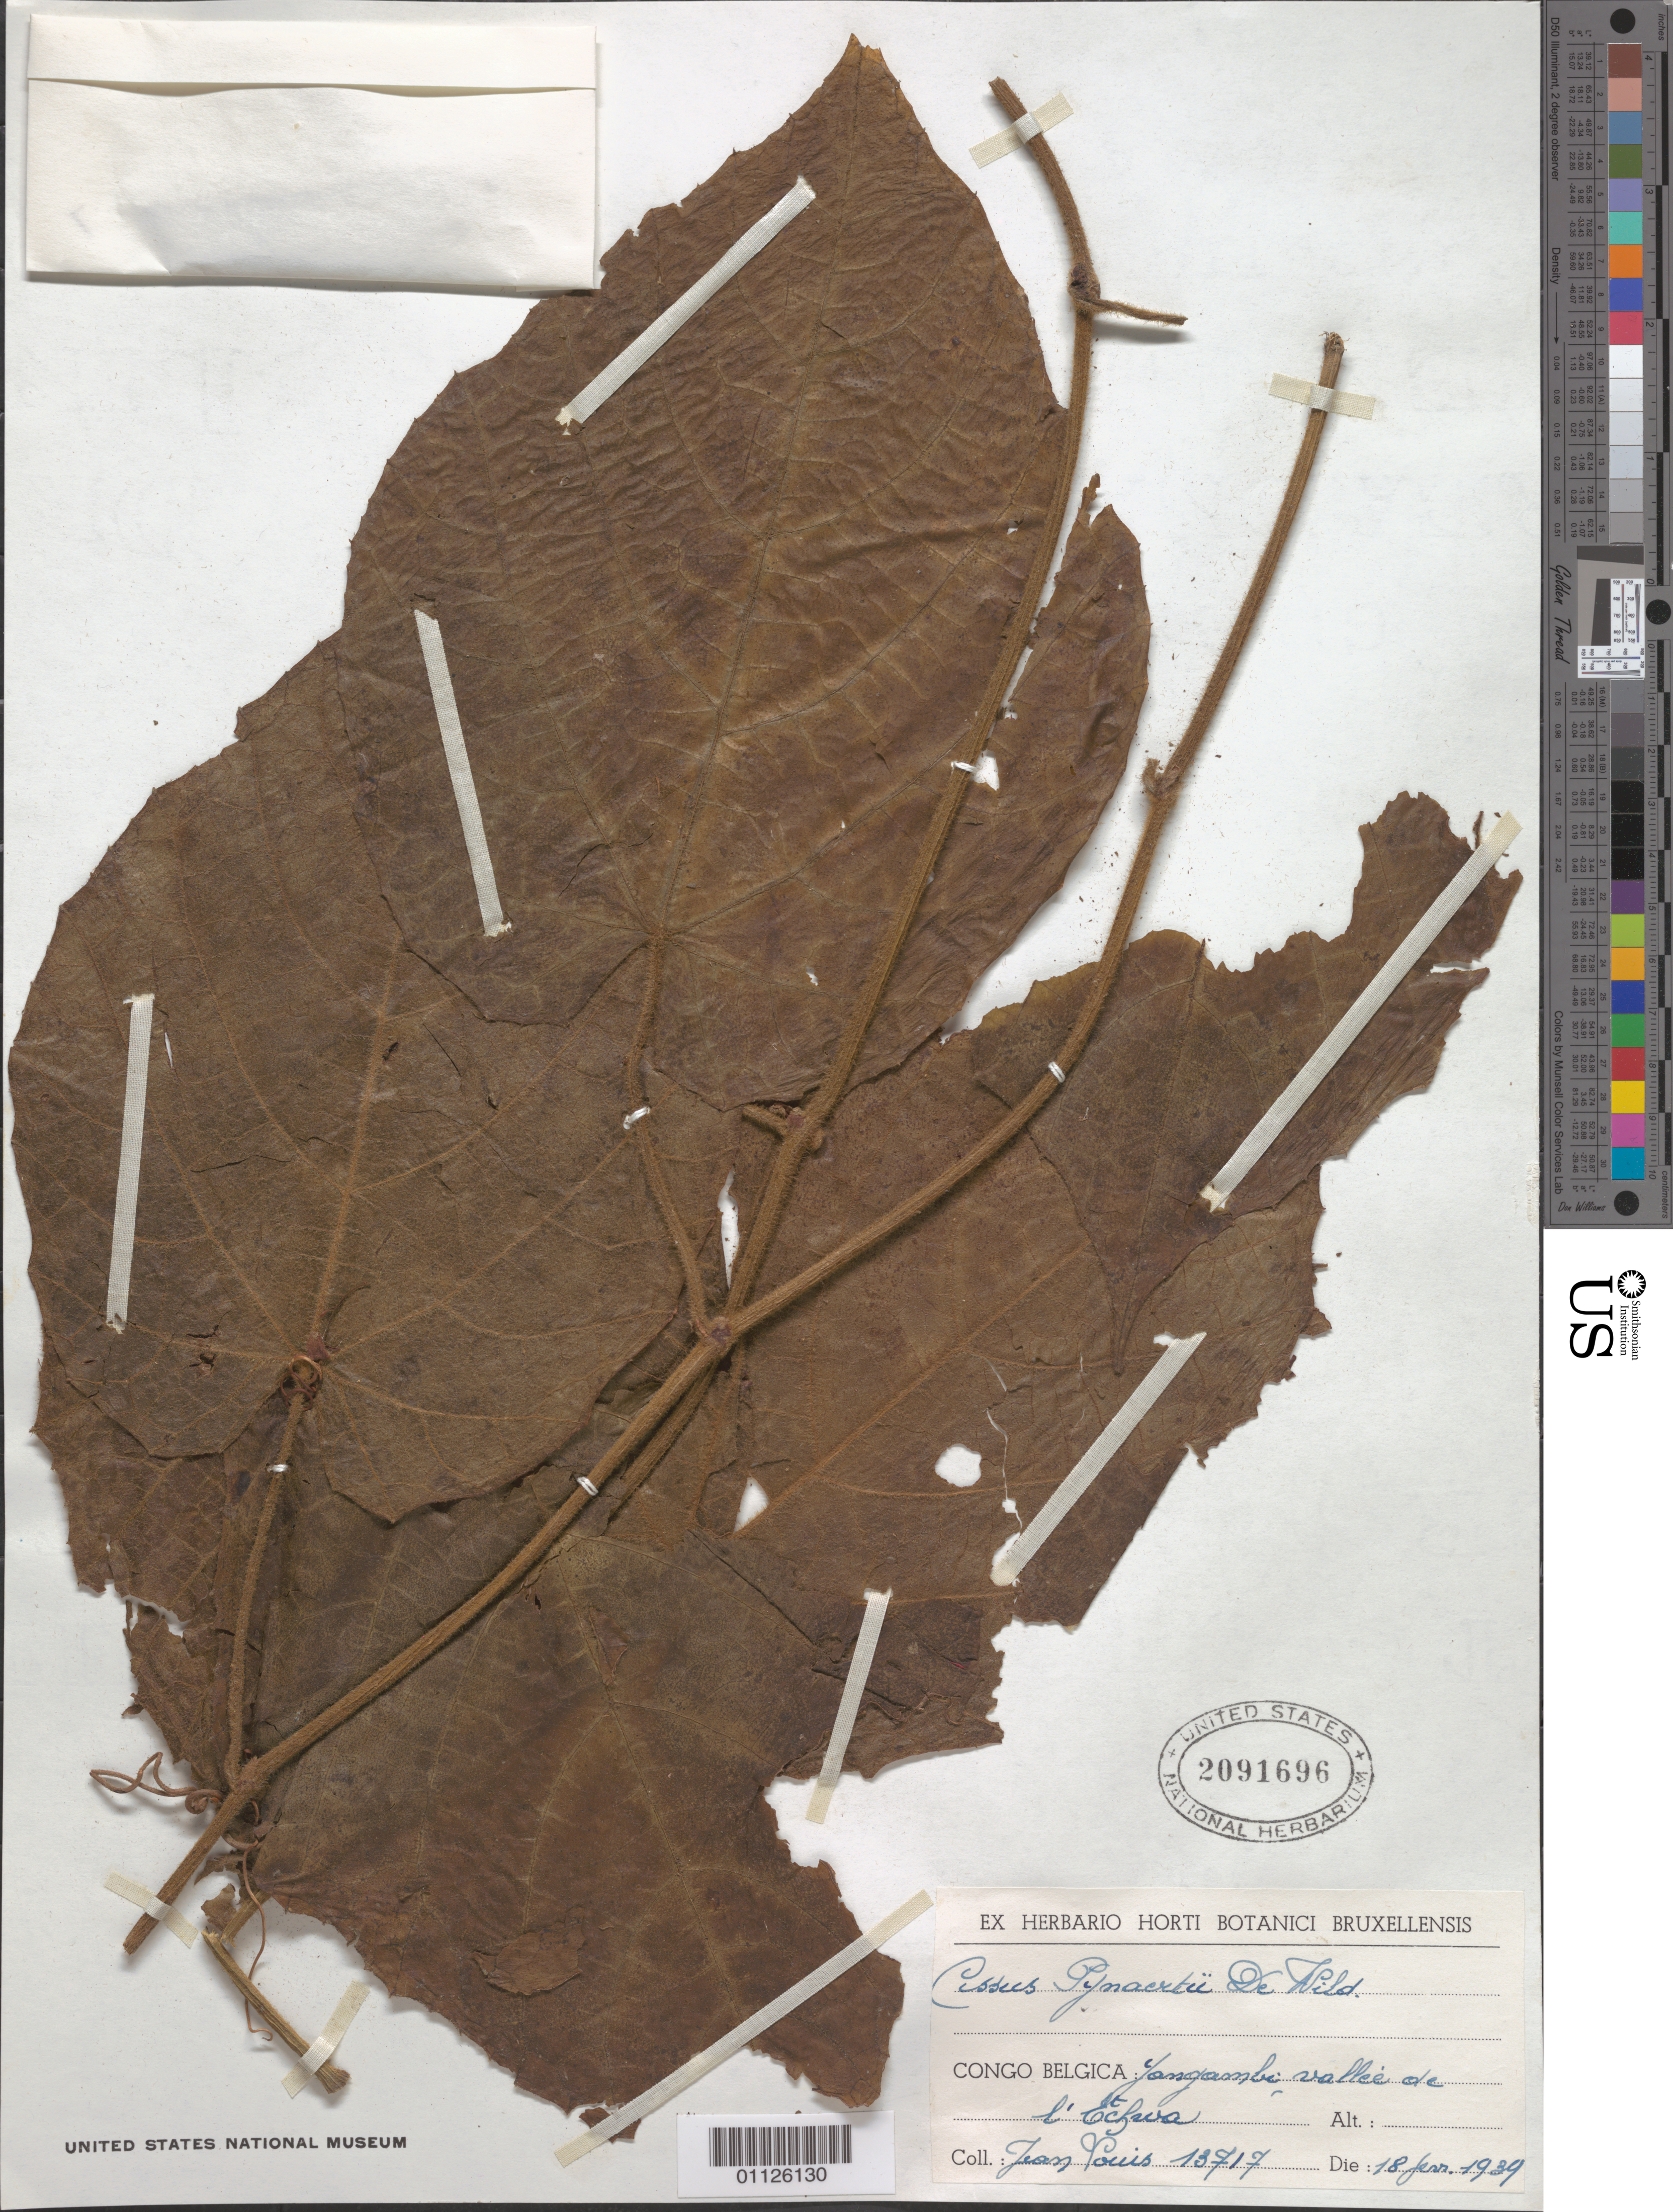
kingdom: Plantae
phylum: Tracheophyta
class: Magnoliopsida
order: Vitales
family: Vitaceae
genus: Cissus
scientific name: Cissus pynaertii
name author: De Wild.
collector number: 13717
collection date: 1939-01-18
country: Congo, Democratic Republic of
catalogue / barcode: US 2091696